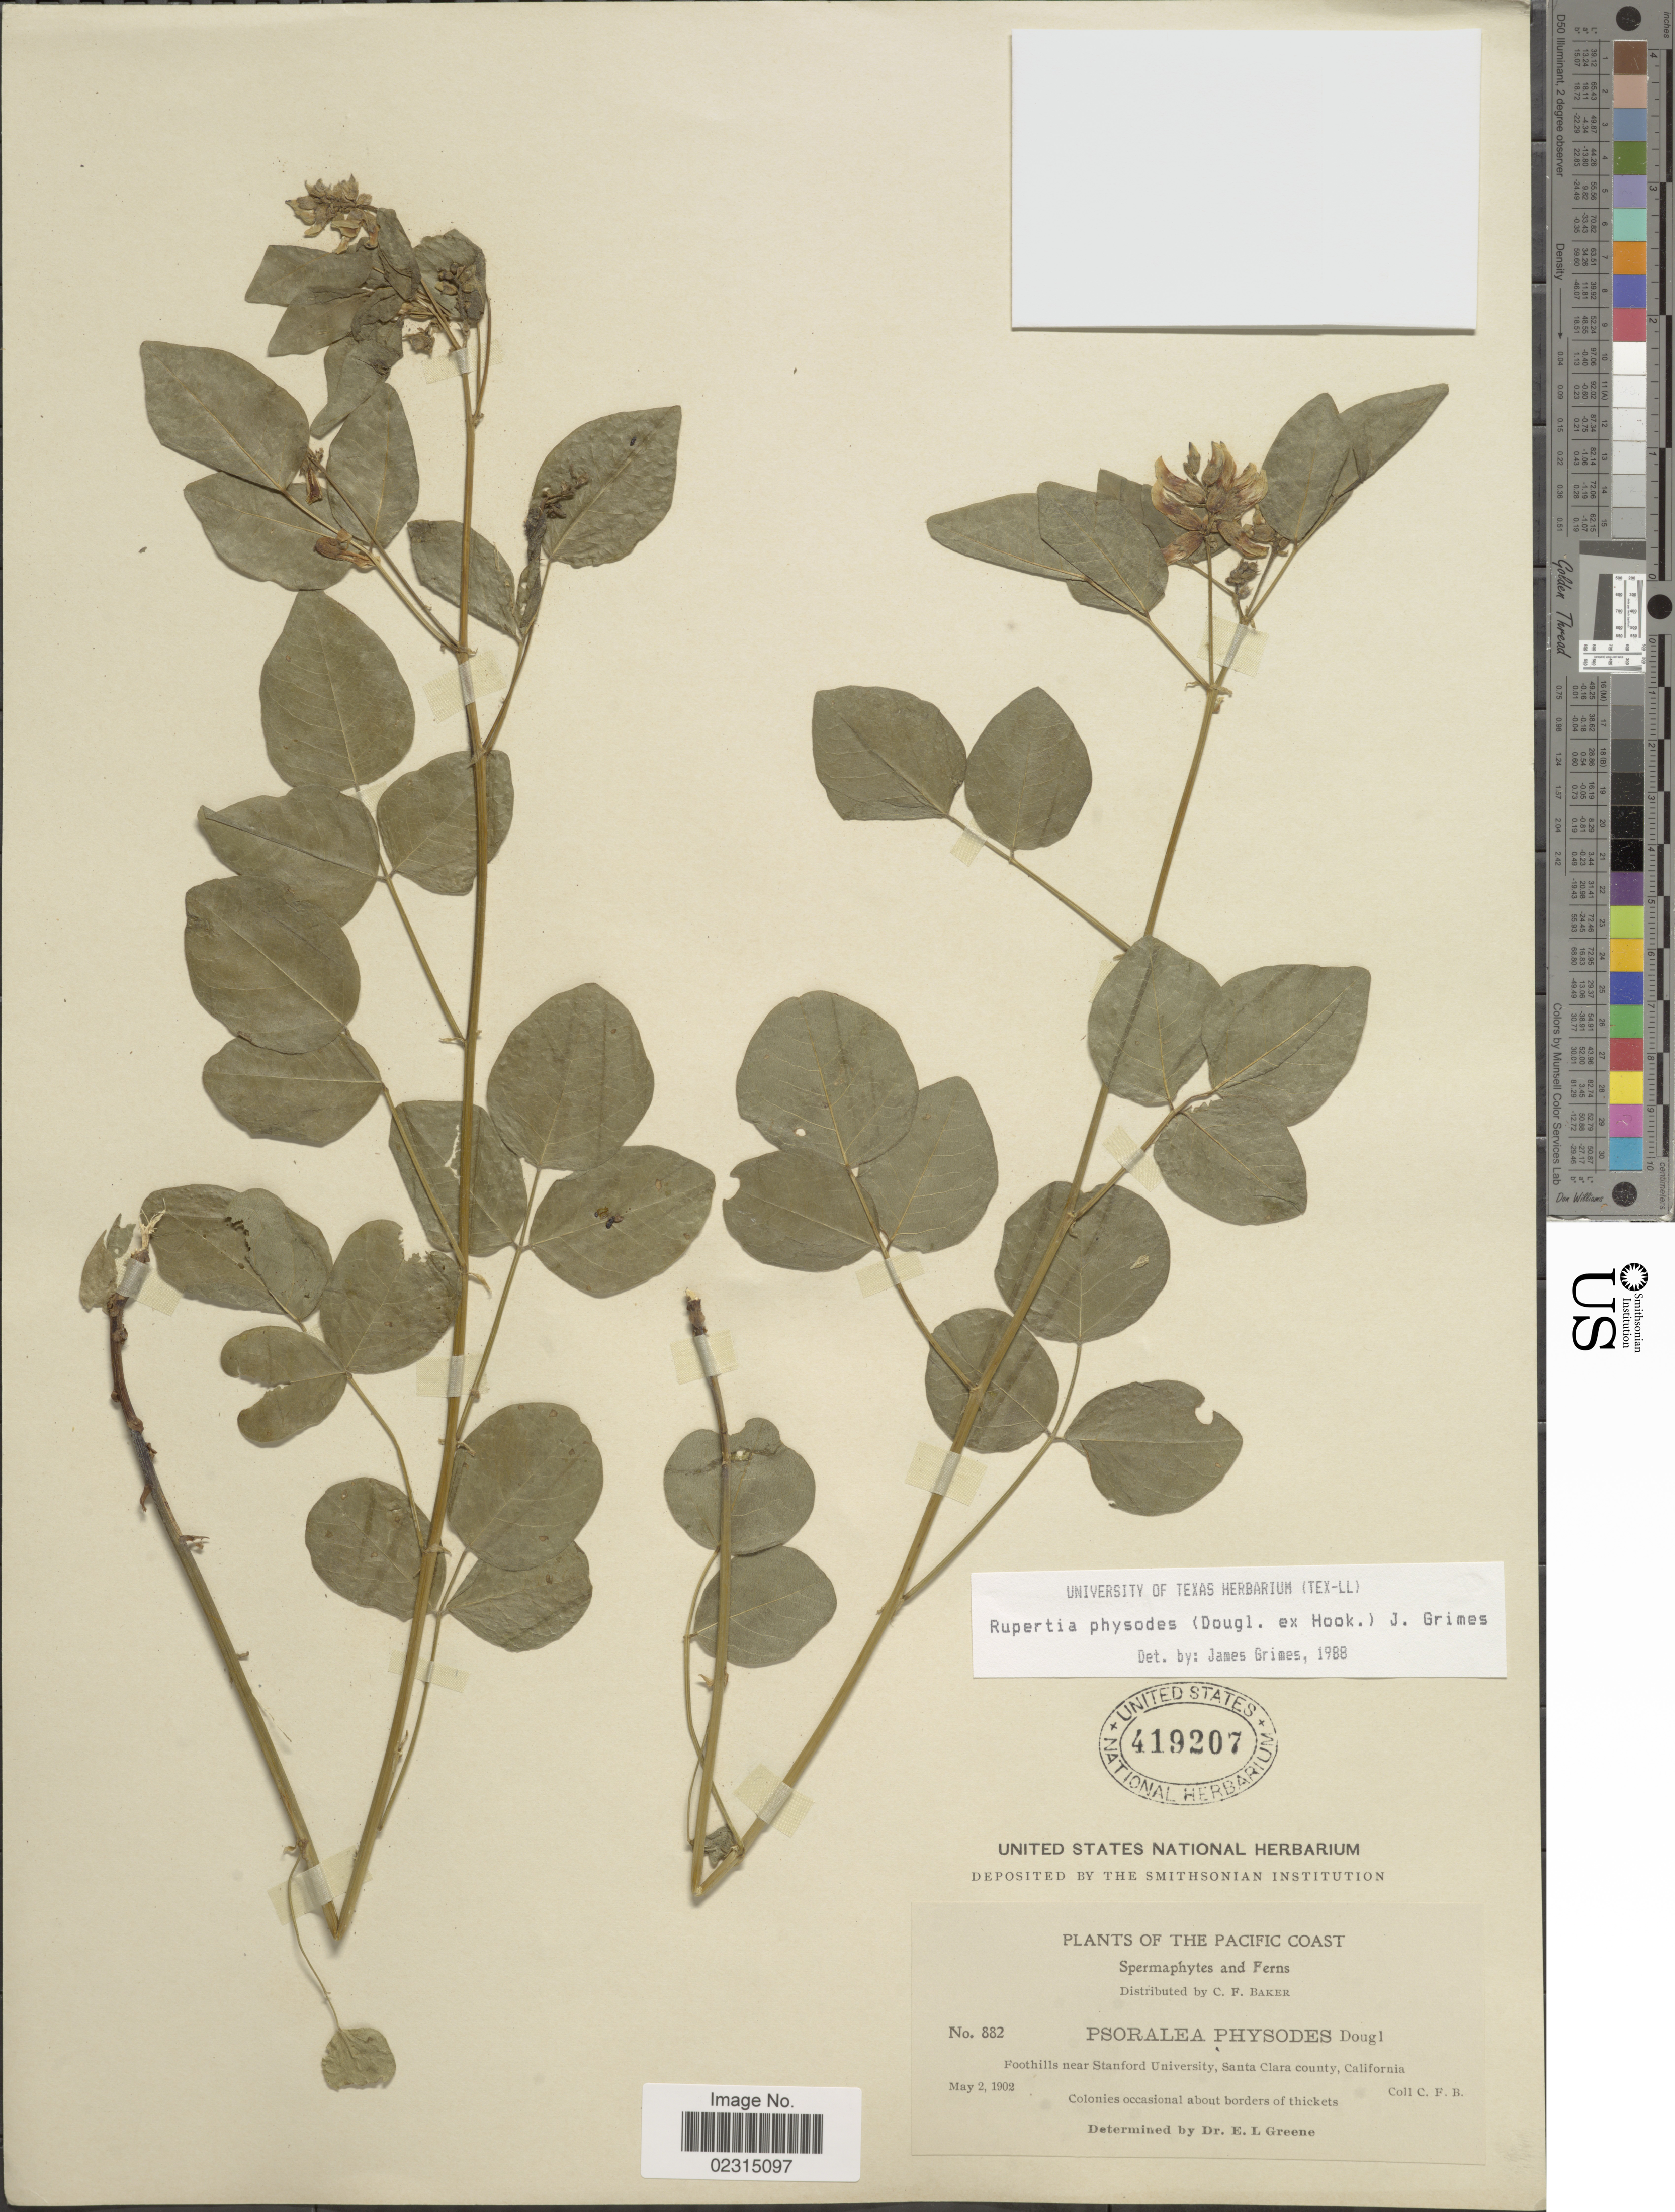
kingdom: Plantae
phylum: Tracheophyta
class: Magnoliopsida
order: Fabales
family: Fabaceae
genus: Rupertia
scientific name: Rupertia physodes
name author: (Douglas) J.W. Grimes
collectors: C. F. Baker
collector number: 882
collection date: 1902-05-02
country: United States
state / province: California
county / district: Santa Clara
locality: The Pacific Coast, Spermaphytes and Ferns, Foothills near Stanford University, Santa Clara county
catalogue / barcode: US 419207